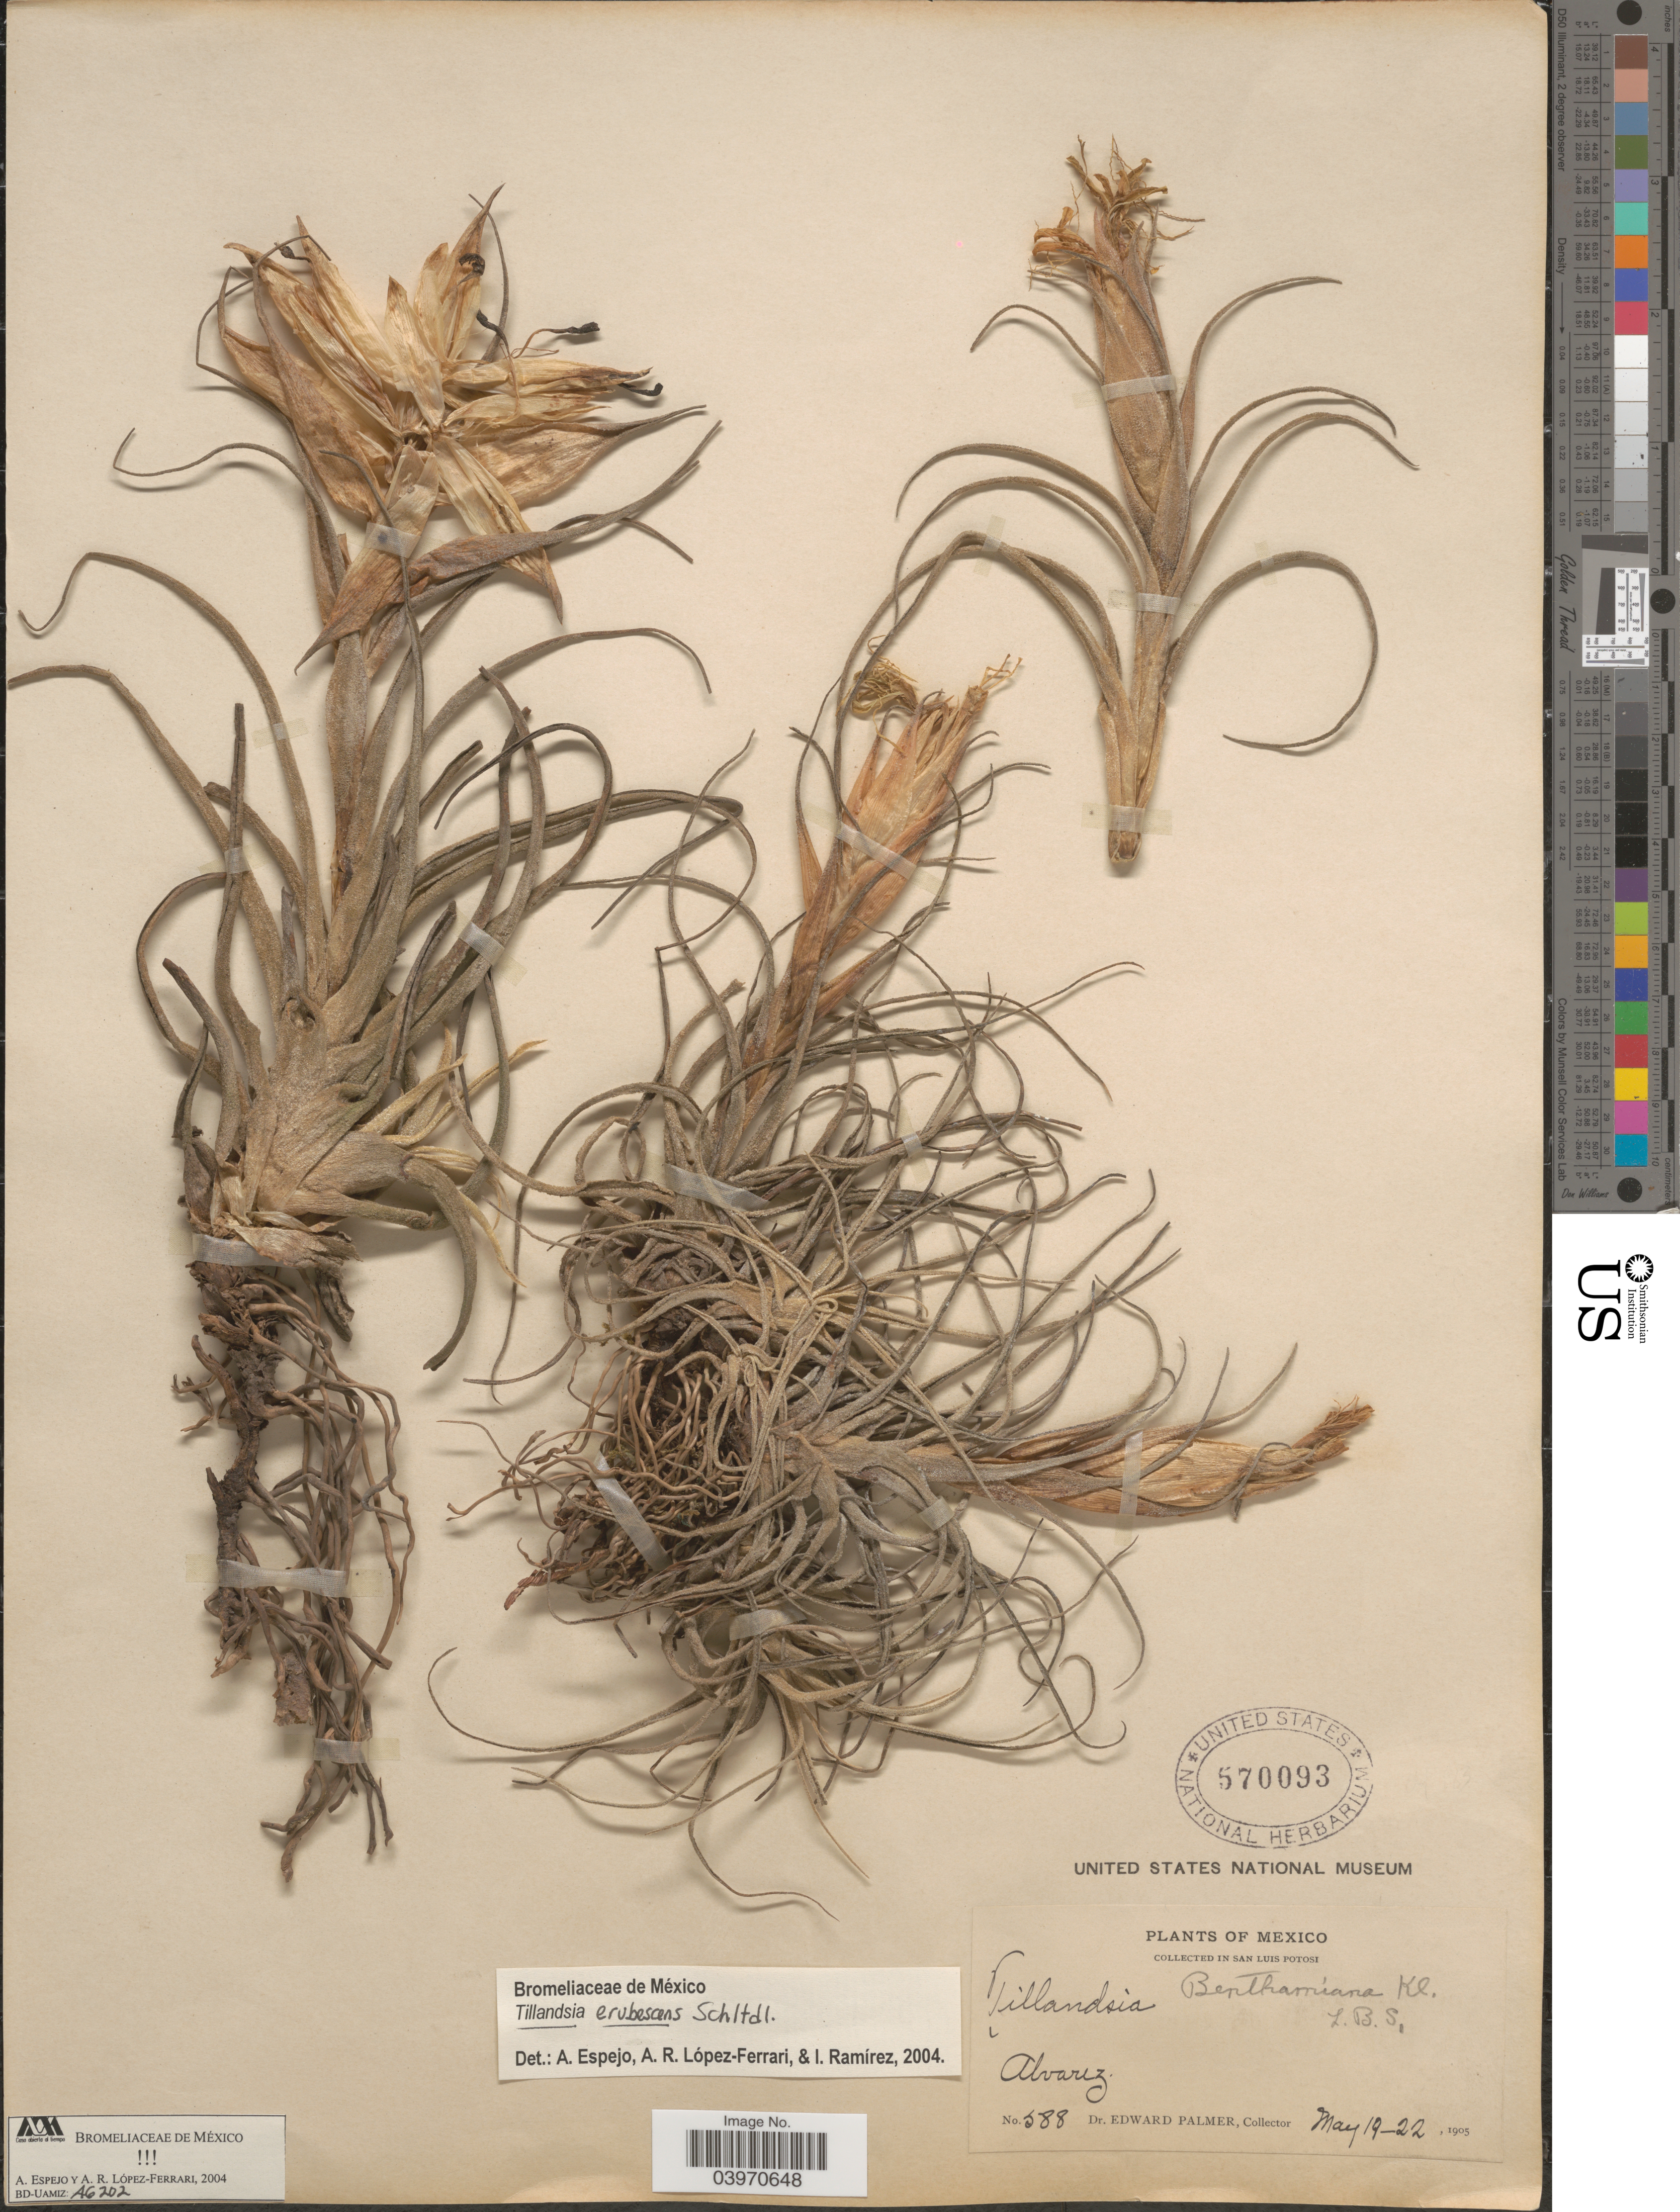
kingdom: Plantae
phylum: Tracheophyta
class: Liliopsida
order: Poales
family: Bromeliaceae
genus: Tillandsia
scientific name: Tillandsia erubescens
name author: Schltdl.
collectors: E. Palmer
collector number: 588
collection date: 1905-05-19/1905-05-22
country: Mexico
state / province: San Luis Potosí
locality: Alvarez.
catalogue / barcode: US 570093